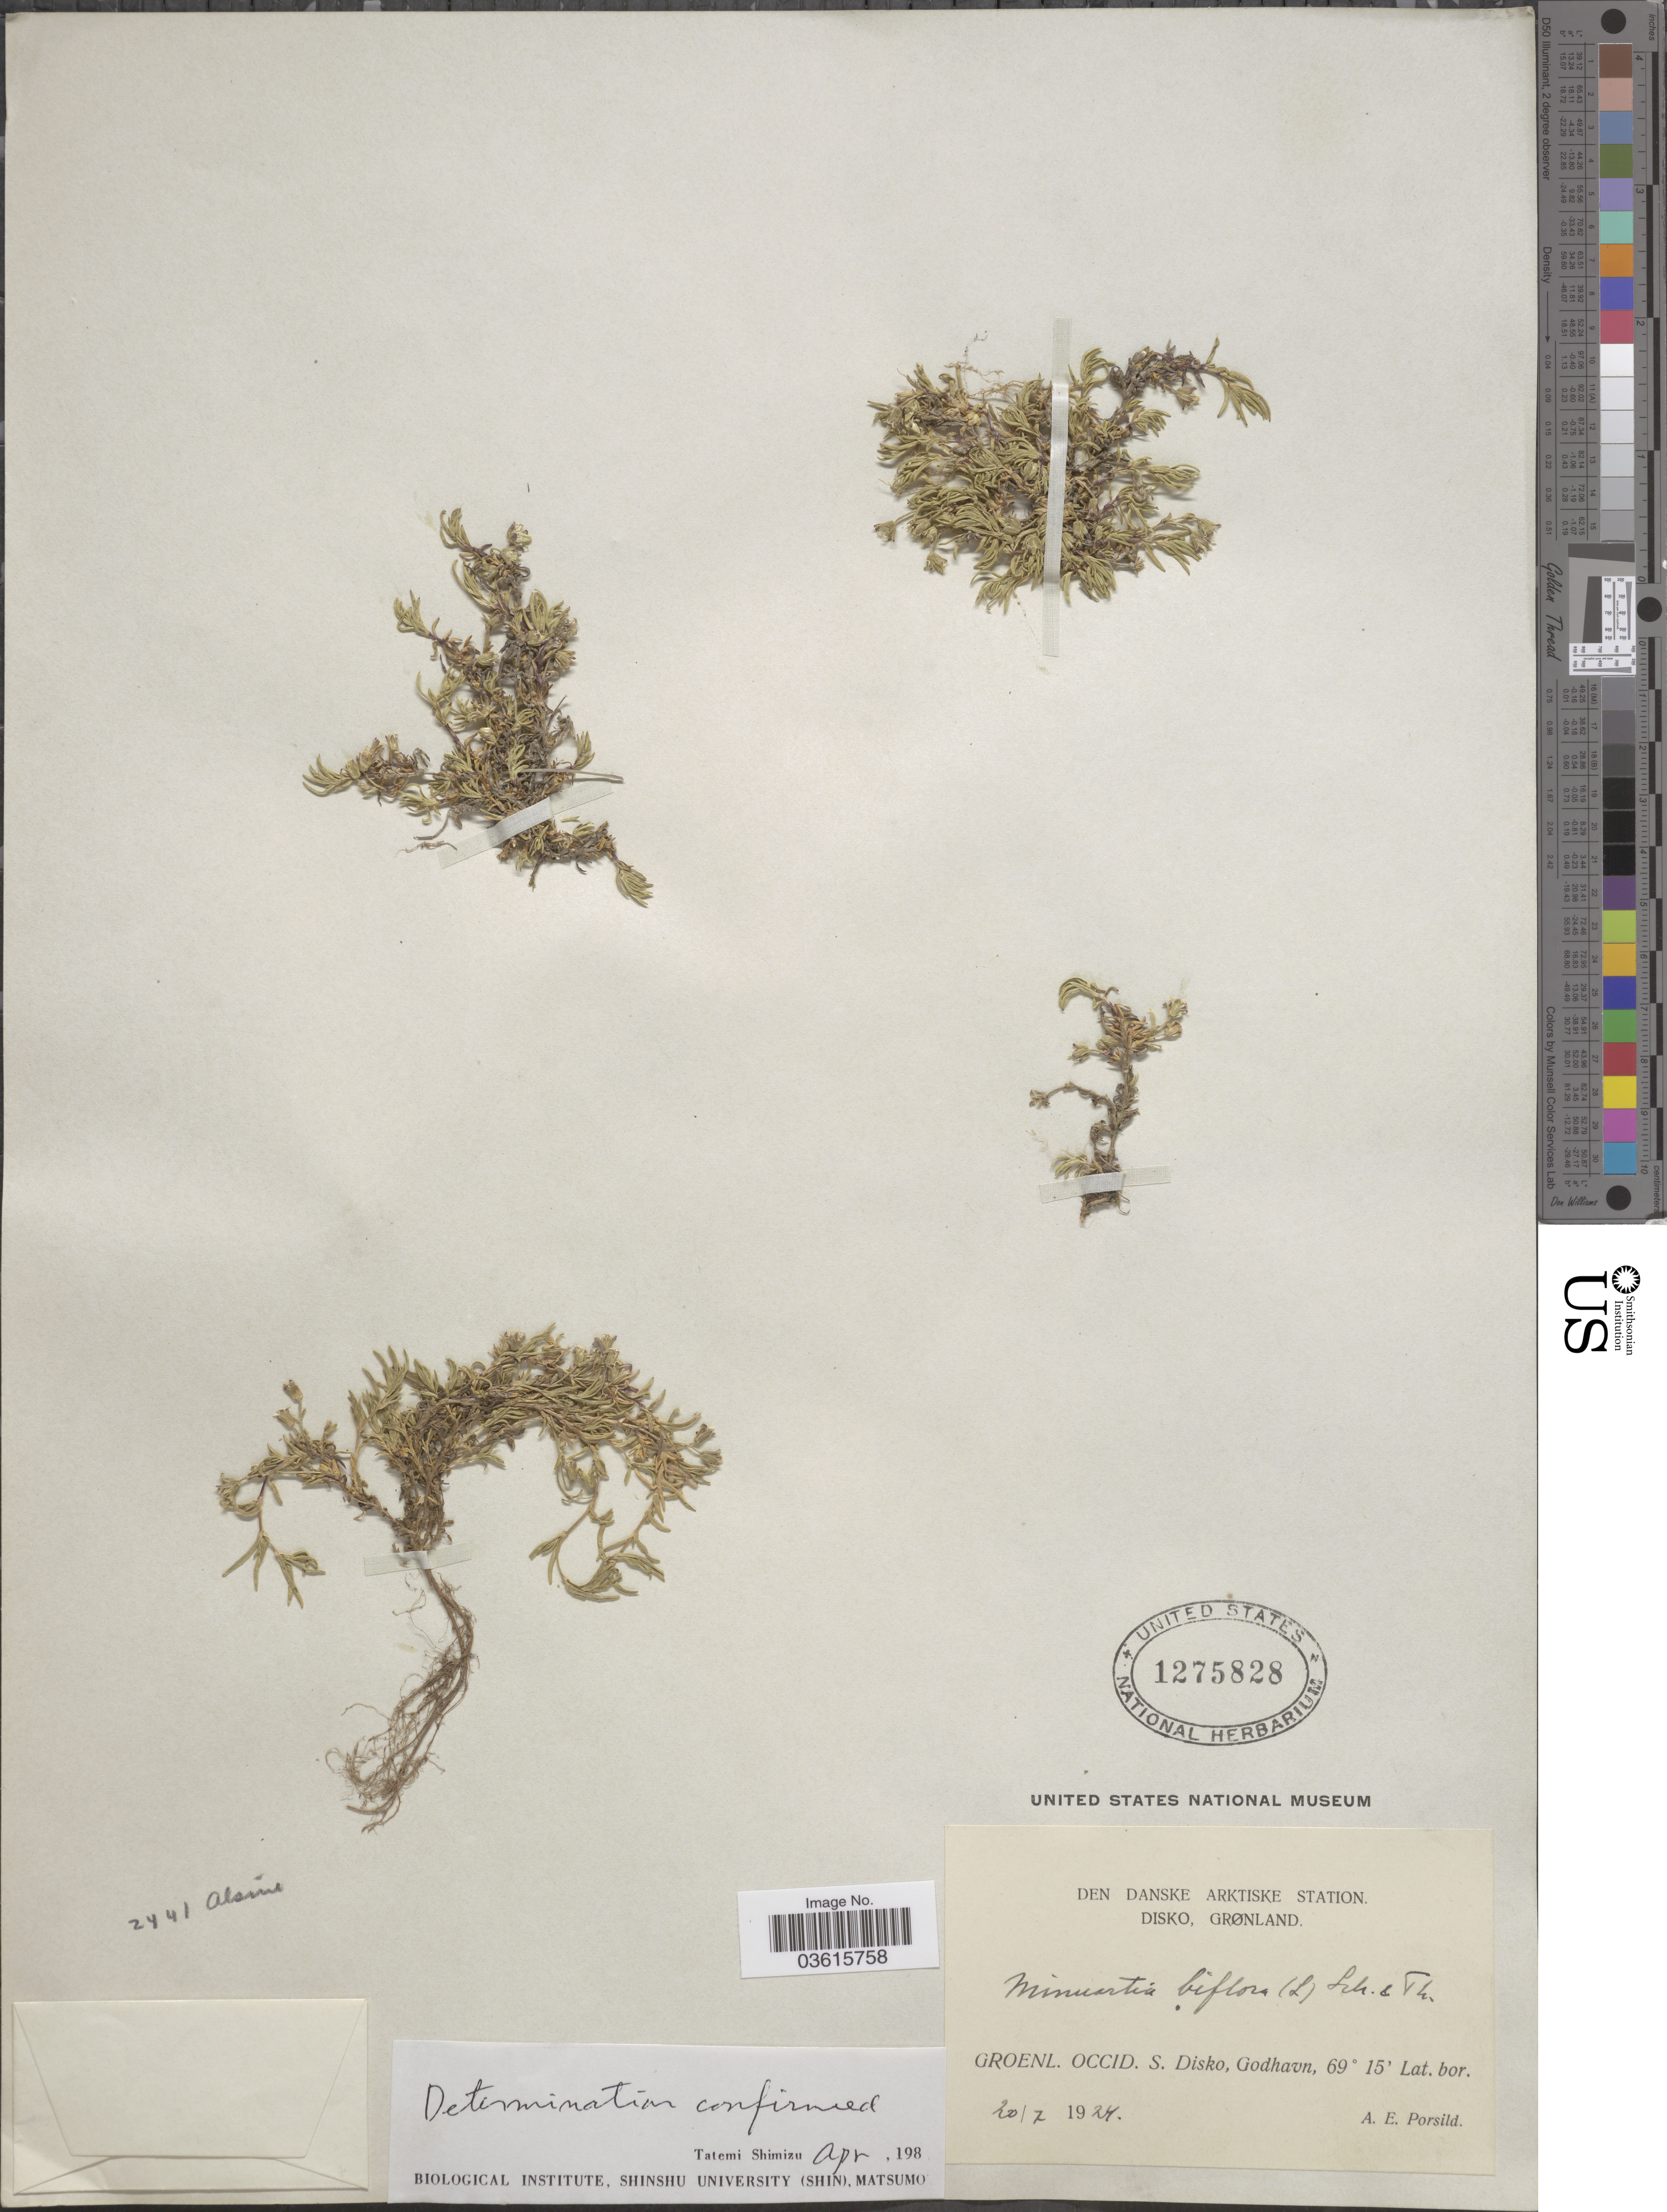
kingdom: Plantae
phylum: Tracheophyta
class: Magnoliopsida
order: Caryophyllales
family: Caryophyllaceae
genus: Cherleria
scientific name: Cherleria biflora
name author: (L.) A.J. Moore & Dillenb.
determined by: Strong, M. T., (US), Smithsonian Institution - National Museum of Natural History (UNITED STATES)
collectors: A. E. Porsild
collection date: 1924-07-20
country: Greenland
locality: Den Danske Arktiske Station [unsure placement] Disko. Groenl. Occid. S. Disko, Godhavn.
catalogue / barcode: US 1275828